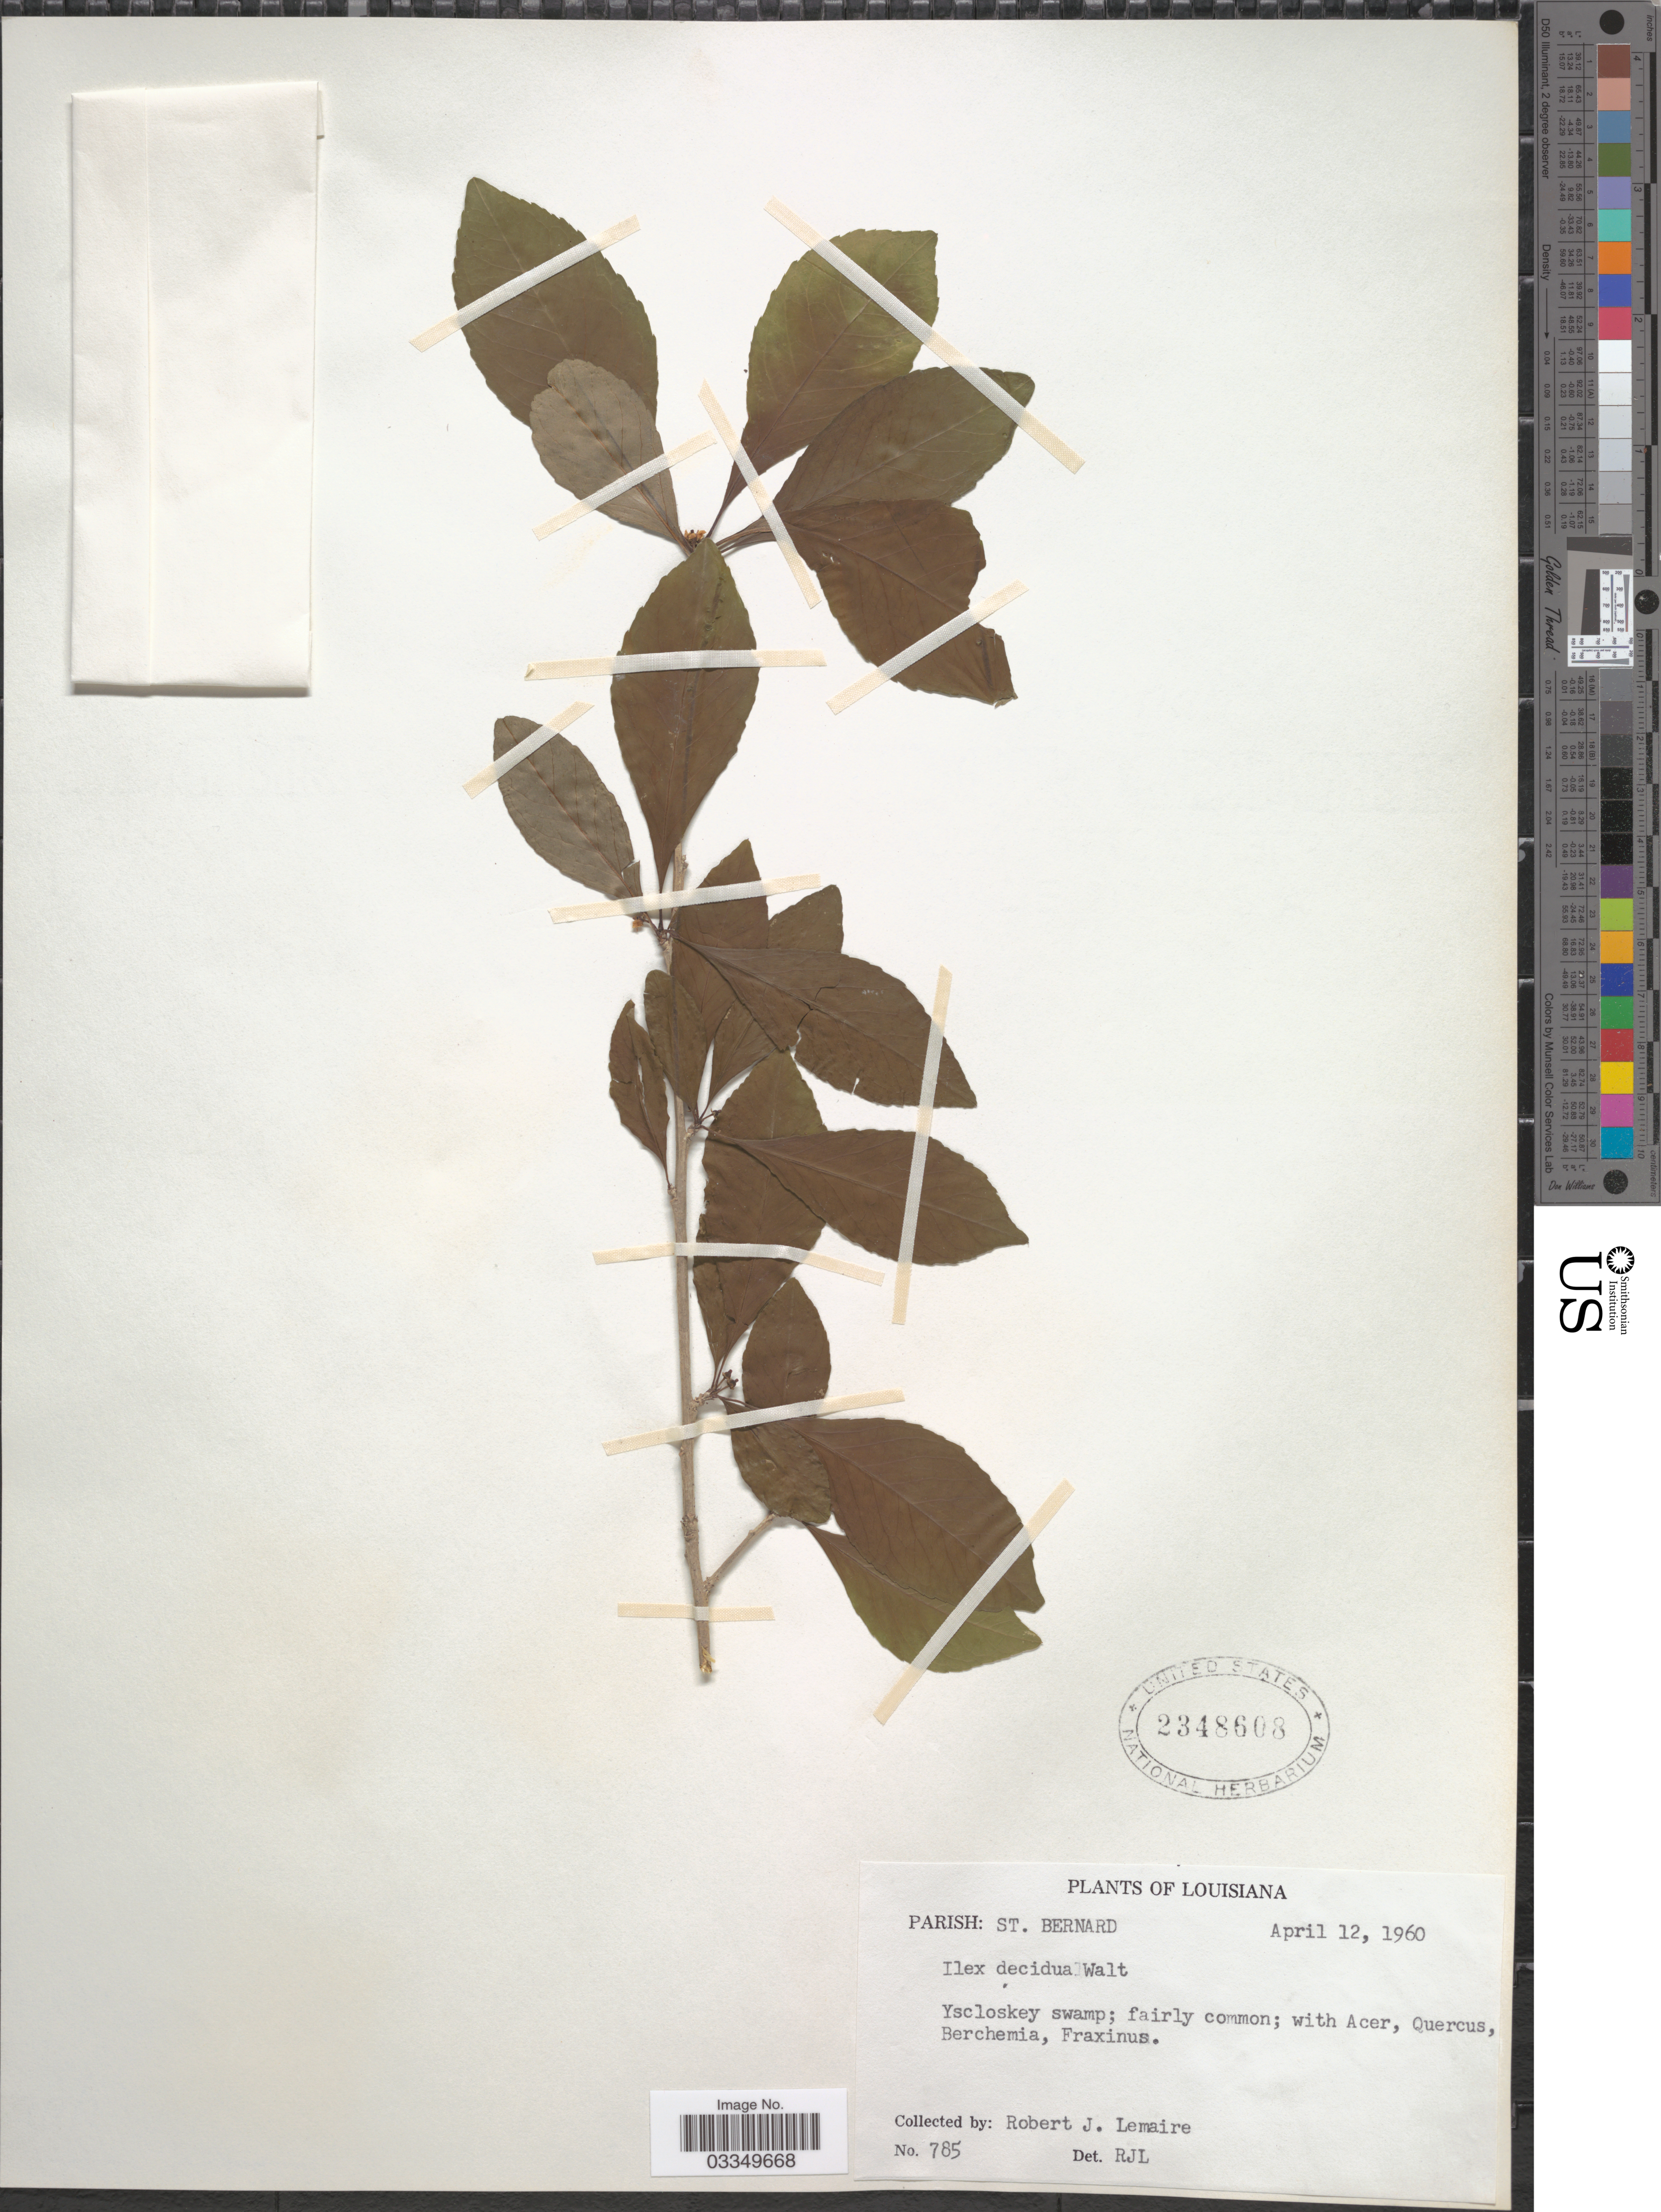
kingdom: Plantae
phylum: Tracheophyta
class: Magnoliopsida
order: Aquifoliales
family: Aquifoliaceae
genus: Ilex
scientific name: Ilex decidua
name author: Walter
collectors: R. J. Lemaire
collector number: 785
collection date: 1960-04-12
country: United States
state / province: Louisiana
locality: Parish: St. Bernard. Yscloskey swamp.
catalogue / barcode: US 2348608